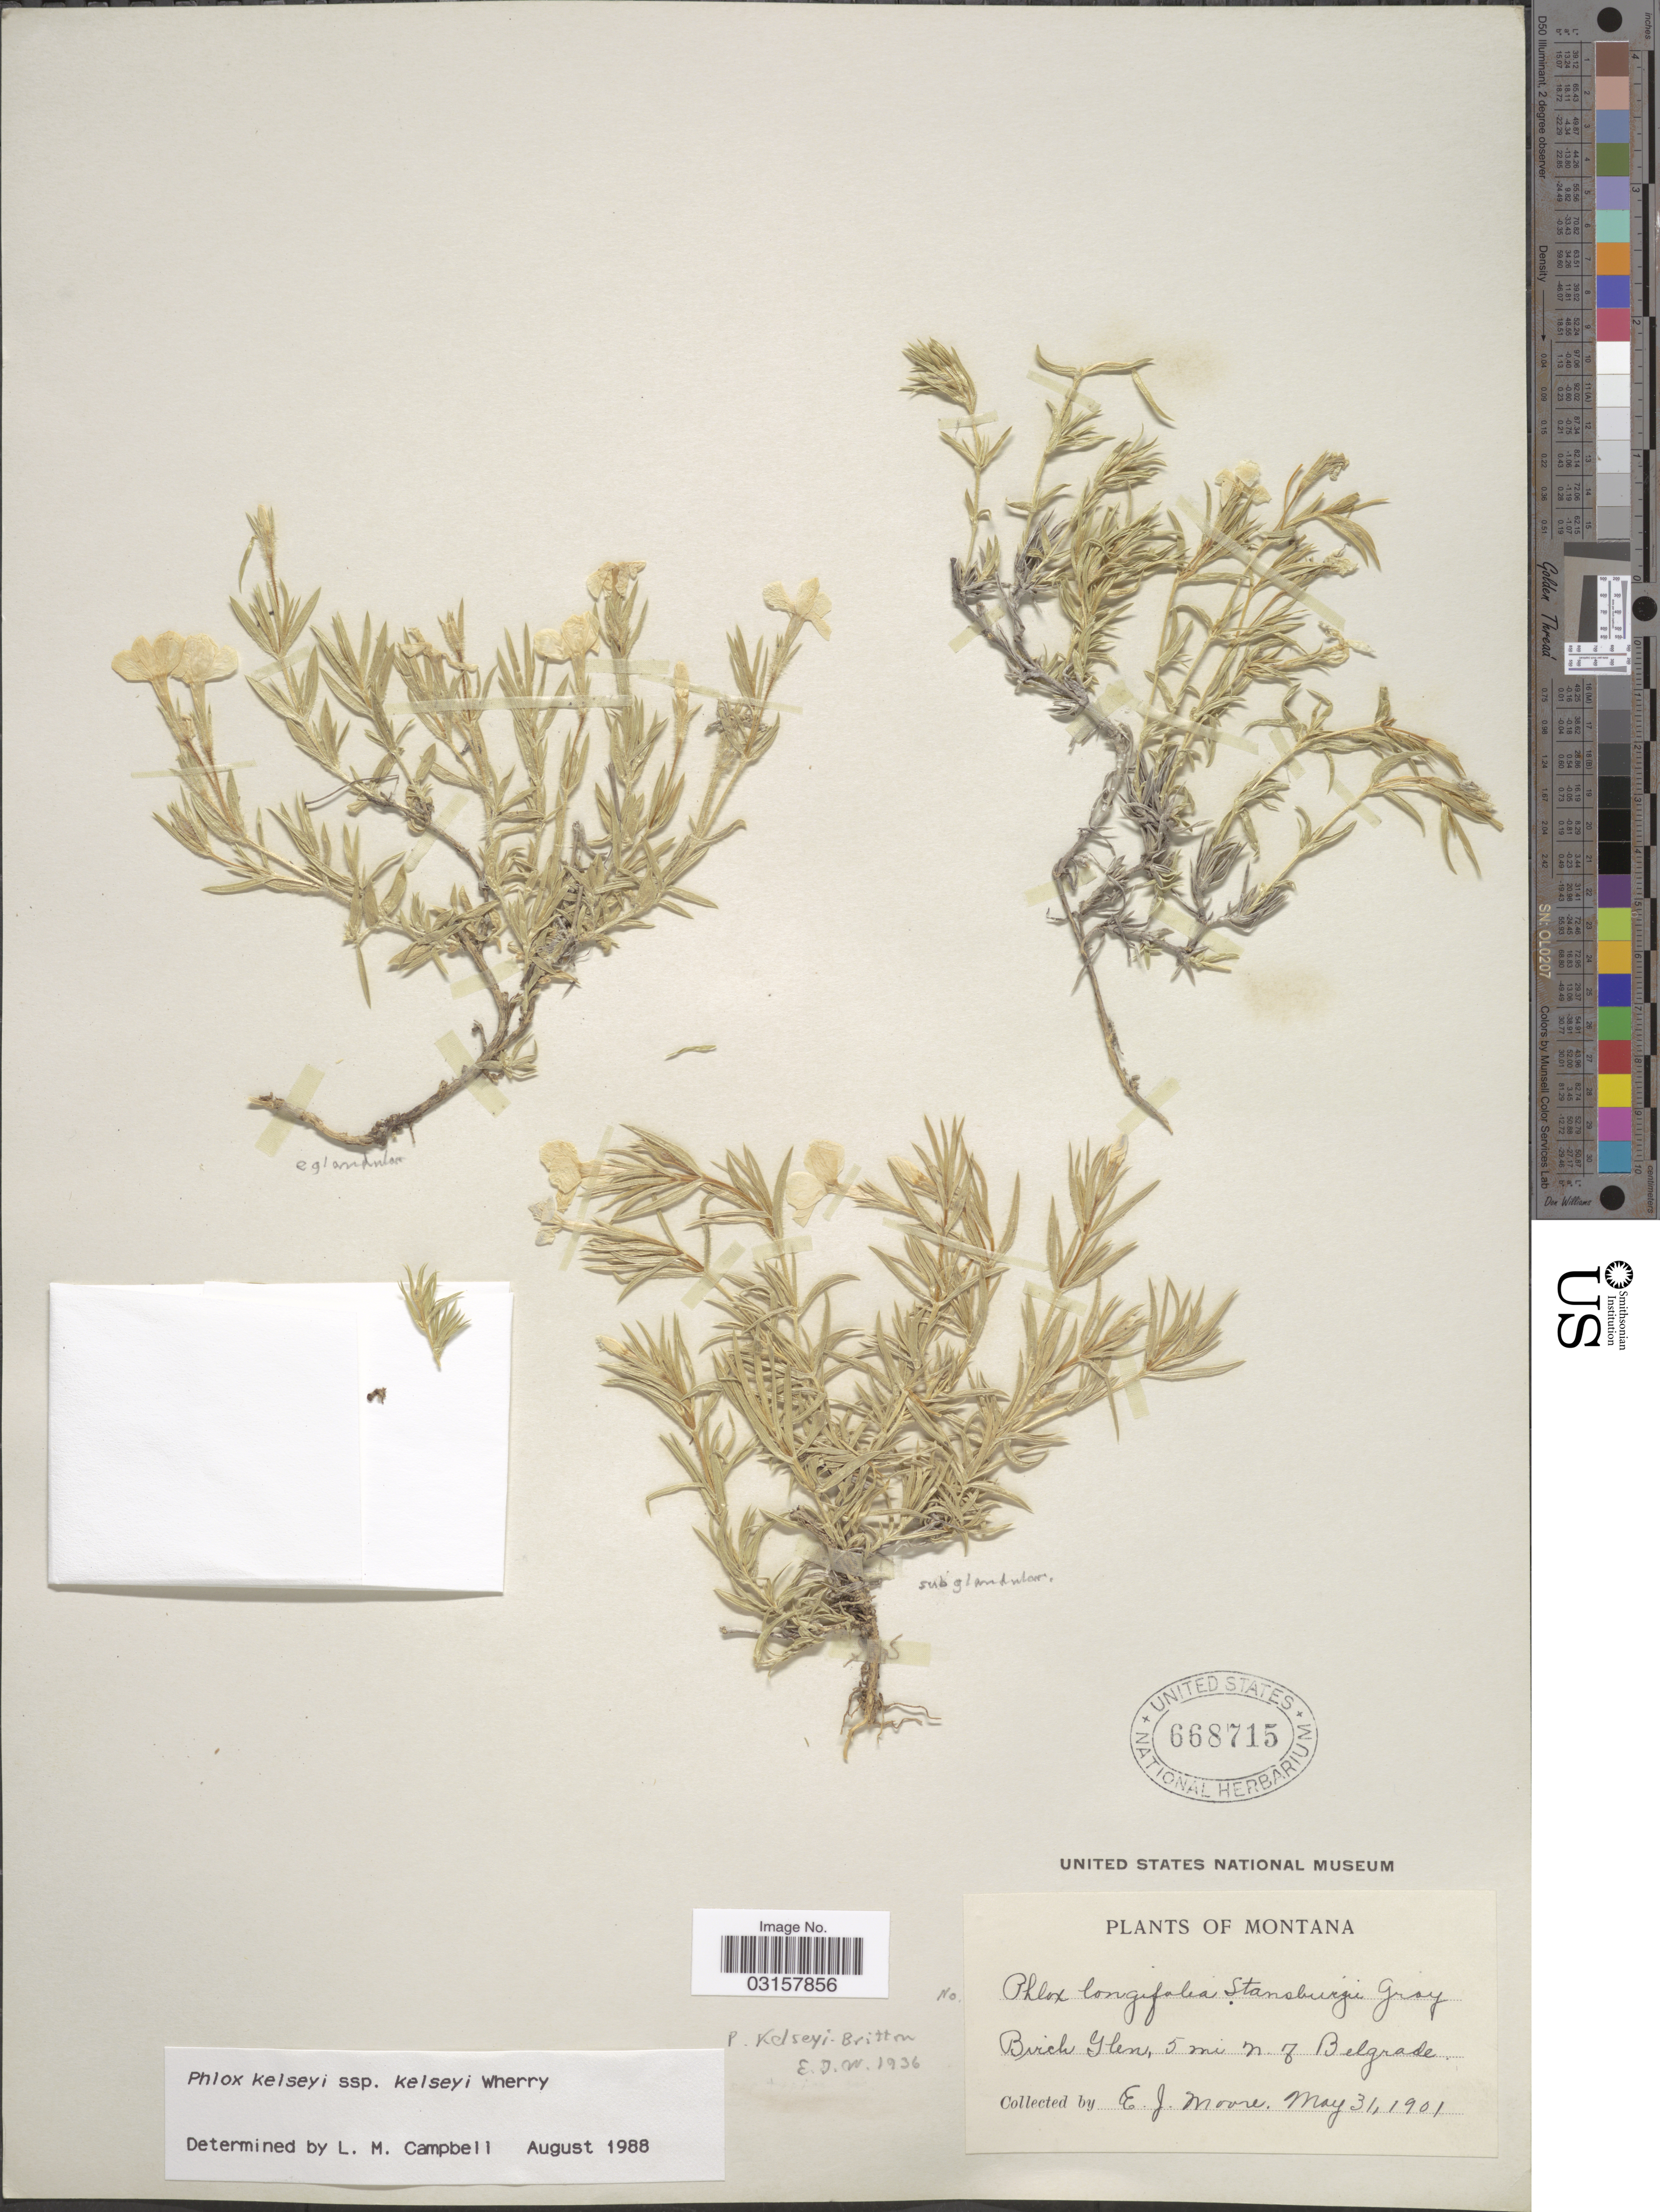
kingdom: Plantae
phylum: Tracheophyta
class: Magnoliopsida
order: Ericales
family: Polemoniaceae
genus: Phlox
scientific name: Phlox kelseyi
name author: Britton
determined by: Mayfield, M. H.; Ferguson, C. J.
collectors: E. Moore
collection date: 1901-05-31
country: United States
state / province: Montana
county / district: Gallatin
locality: Birch Glen, 5 mi. N. of Belgrade.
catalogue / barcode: US 668715